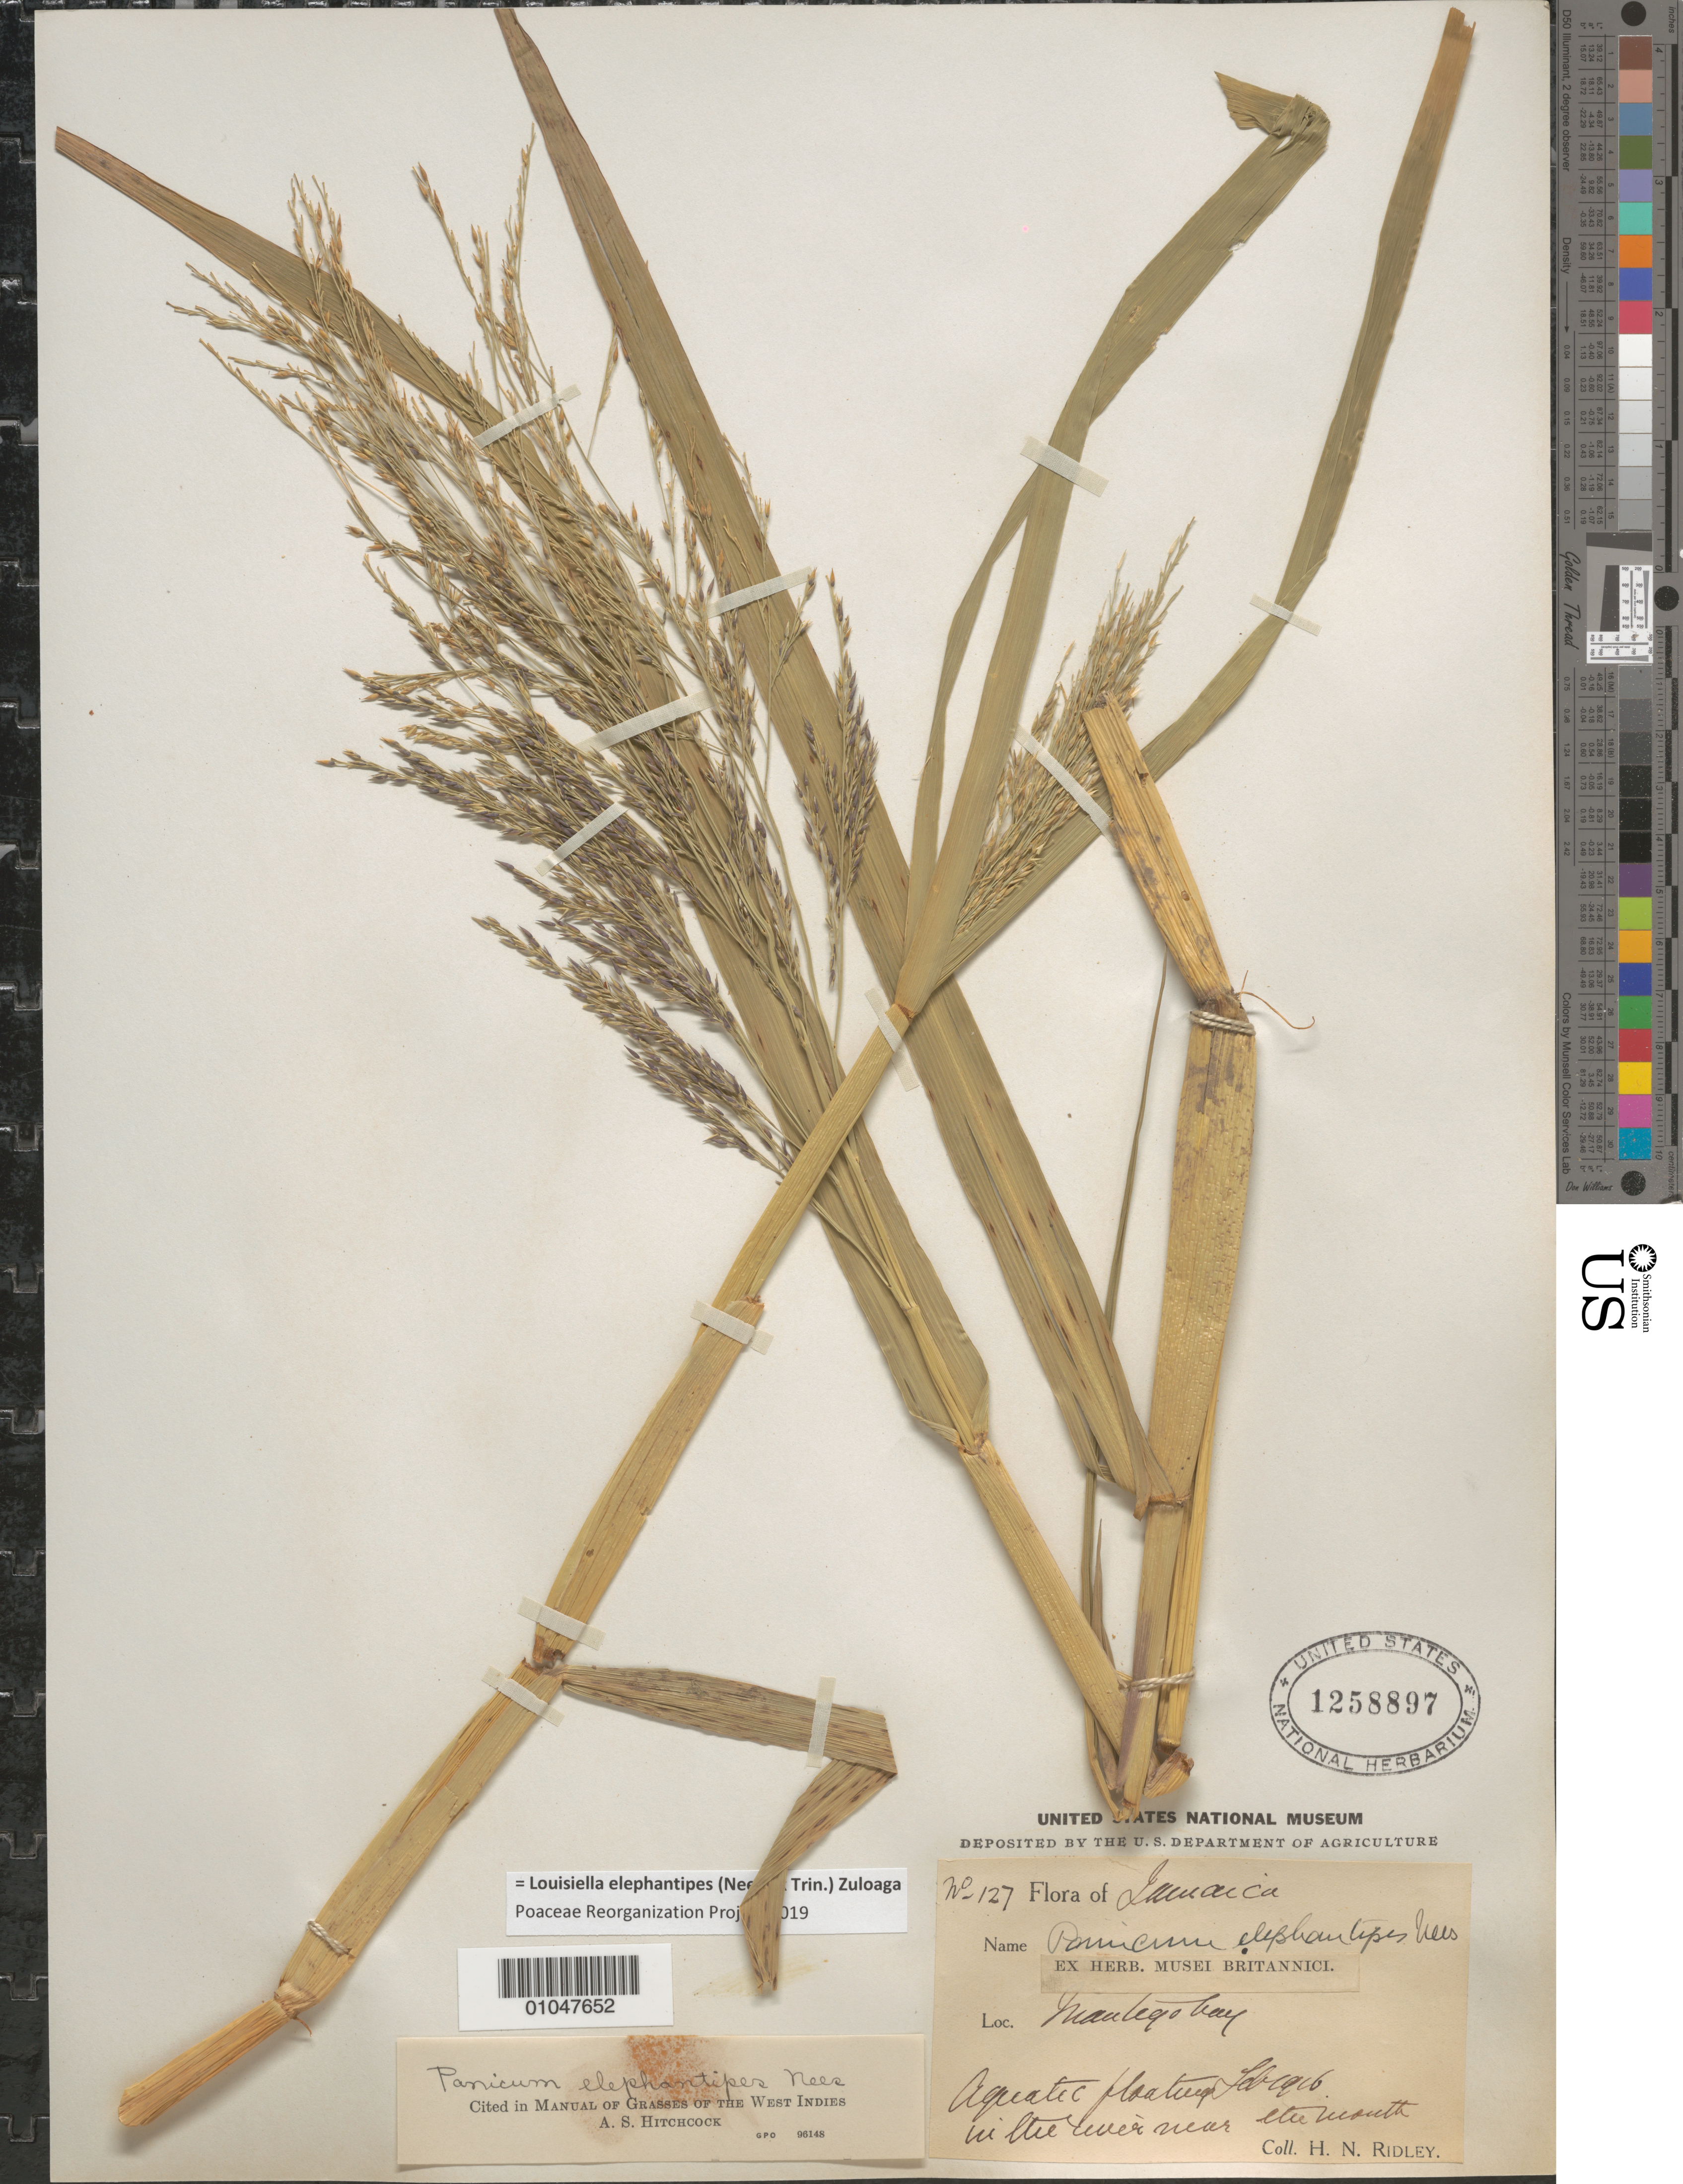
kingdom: Plantae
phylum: Tracheophyta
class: Liliopsida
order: Poales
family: Poaceae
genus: Louisiella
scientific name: Louisiella elephantipes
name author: (Nees ex Trin.) Zuloaga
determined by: Poaceae Reorganization Project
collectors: H. N. Ridley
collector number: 127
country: Jamaica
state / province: Saint James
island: Jamaica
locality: Montego Bay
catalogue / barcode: US 1258897